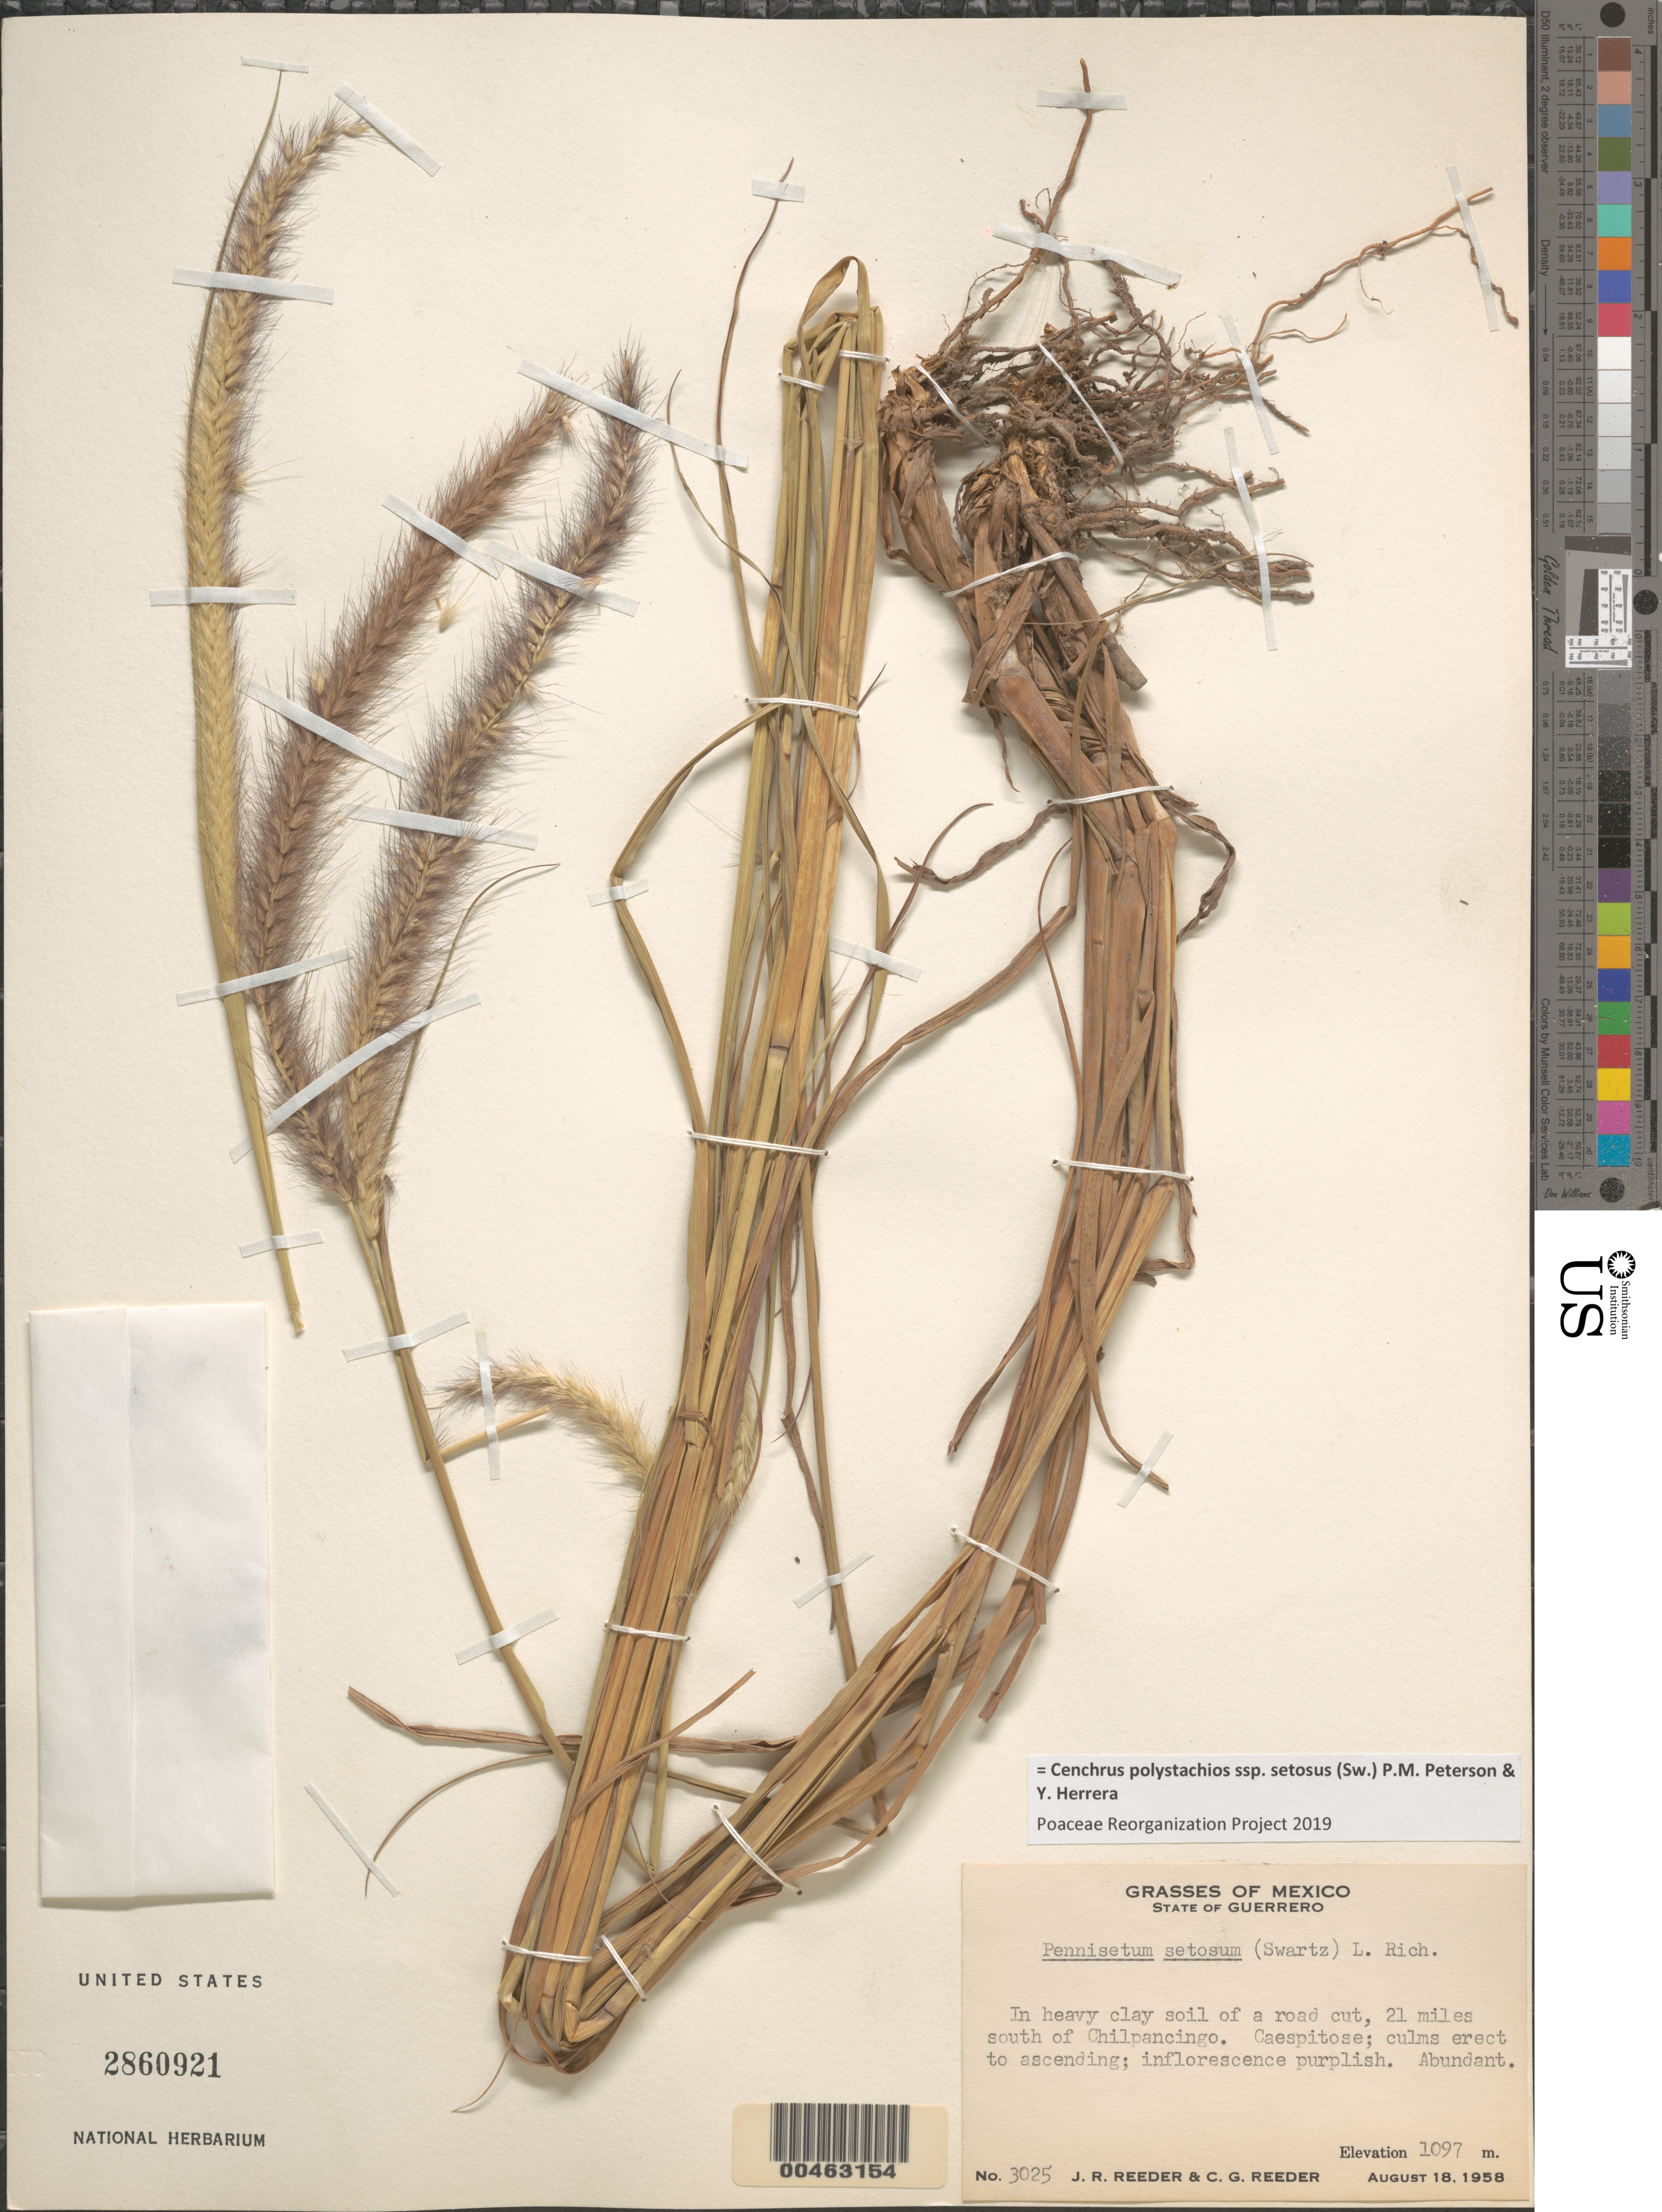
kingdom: Plantae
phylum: Tracheophyta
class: Liliopsida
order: Poales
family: Poaceae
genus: Cenchrus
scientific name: Cenchrus polystachios subsp. setosus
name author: (Sw.) P.M. Peterson & Y. Herrera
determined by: Poaceae Reorganization Project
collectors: J. R. Reeder & C. G. Reeder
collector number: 3025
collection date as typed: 18 Aug 1958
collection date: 1958-08-18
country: Mexico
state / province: Guerrero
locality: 21 mi S of Chilpancingo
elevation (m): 1097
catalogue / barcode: US 2860921